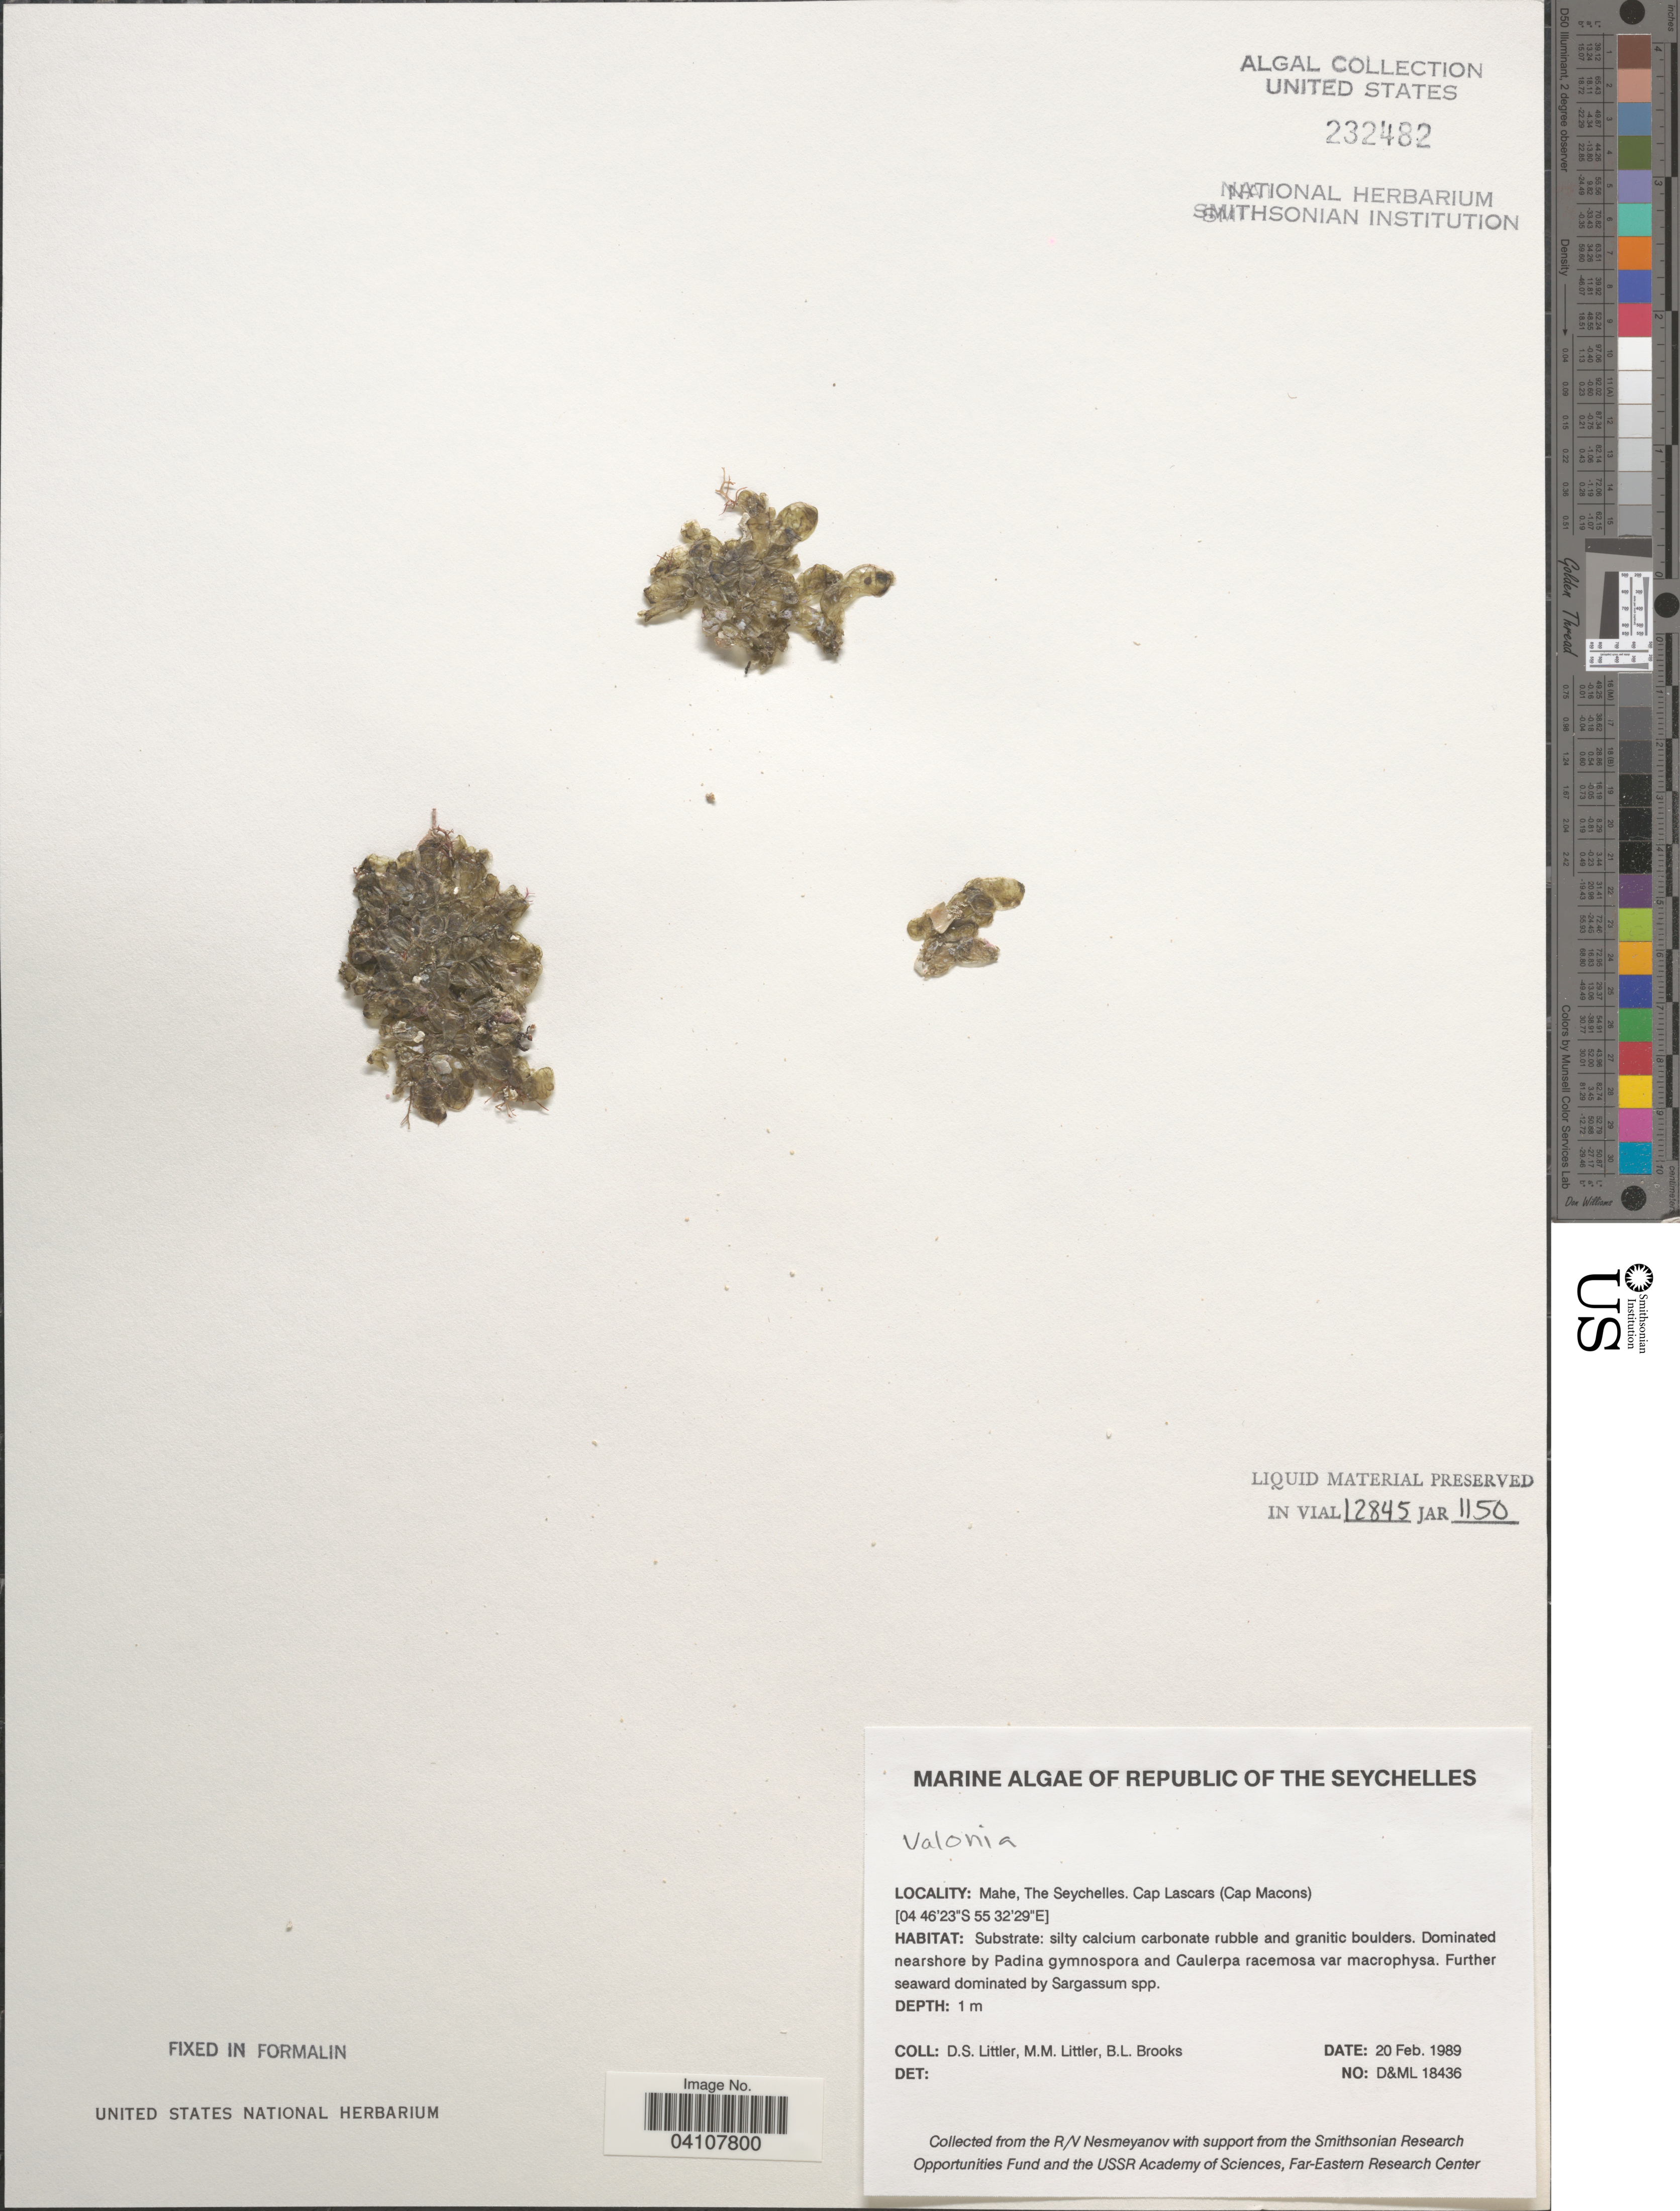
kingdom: Plantae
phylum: Chlorophyta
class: Ulvophyceae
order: Siphonocladales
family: Valoniaceae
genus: Valonia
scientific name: Valonia sp.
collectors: D. S. Littler & B. Brooks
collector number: D&ML18436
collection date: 1989-02-20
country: Seychelles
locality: Republic of the Seychelles. Mahe. Cap Lascars (Cap Macons).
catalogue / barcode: US 232482